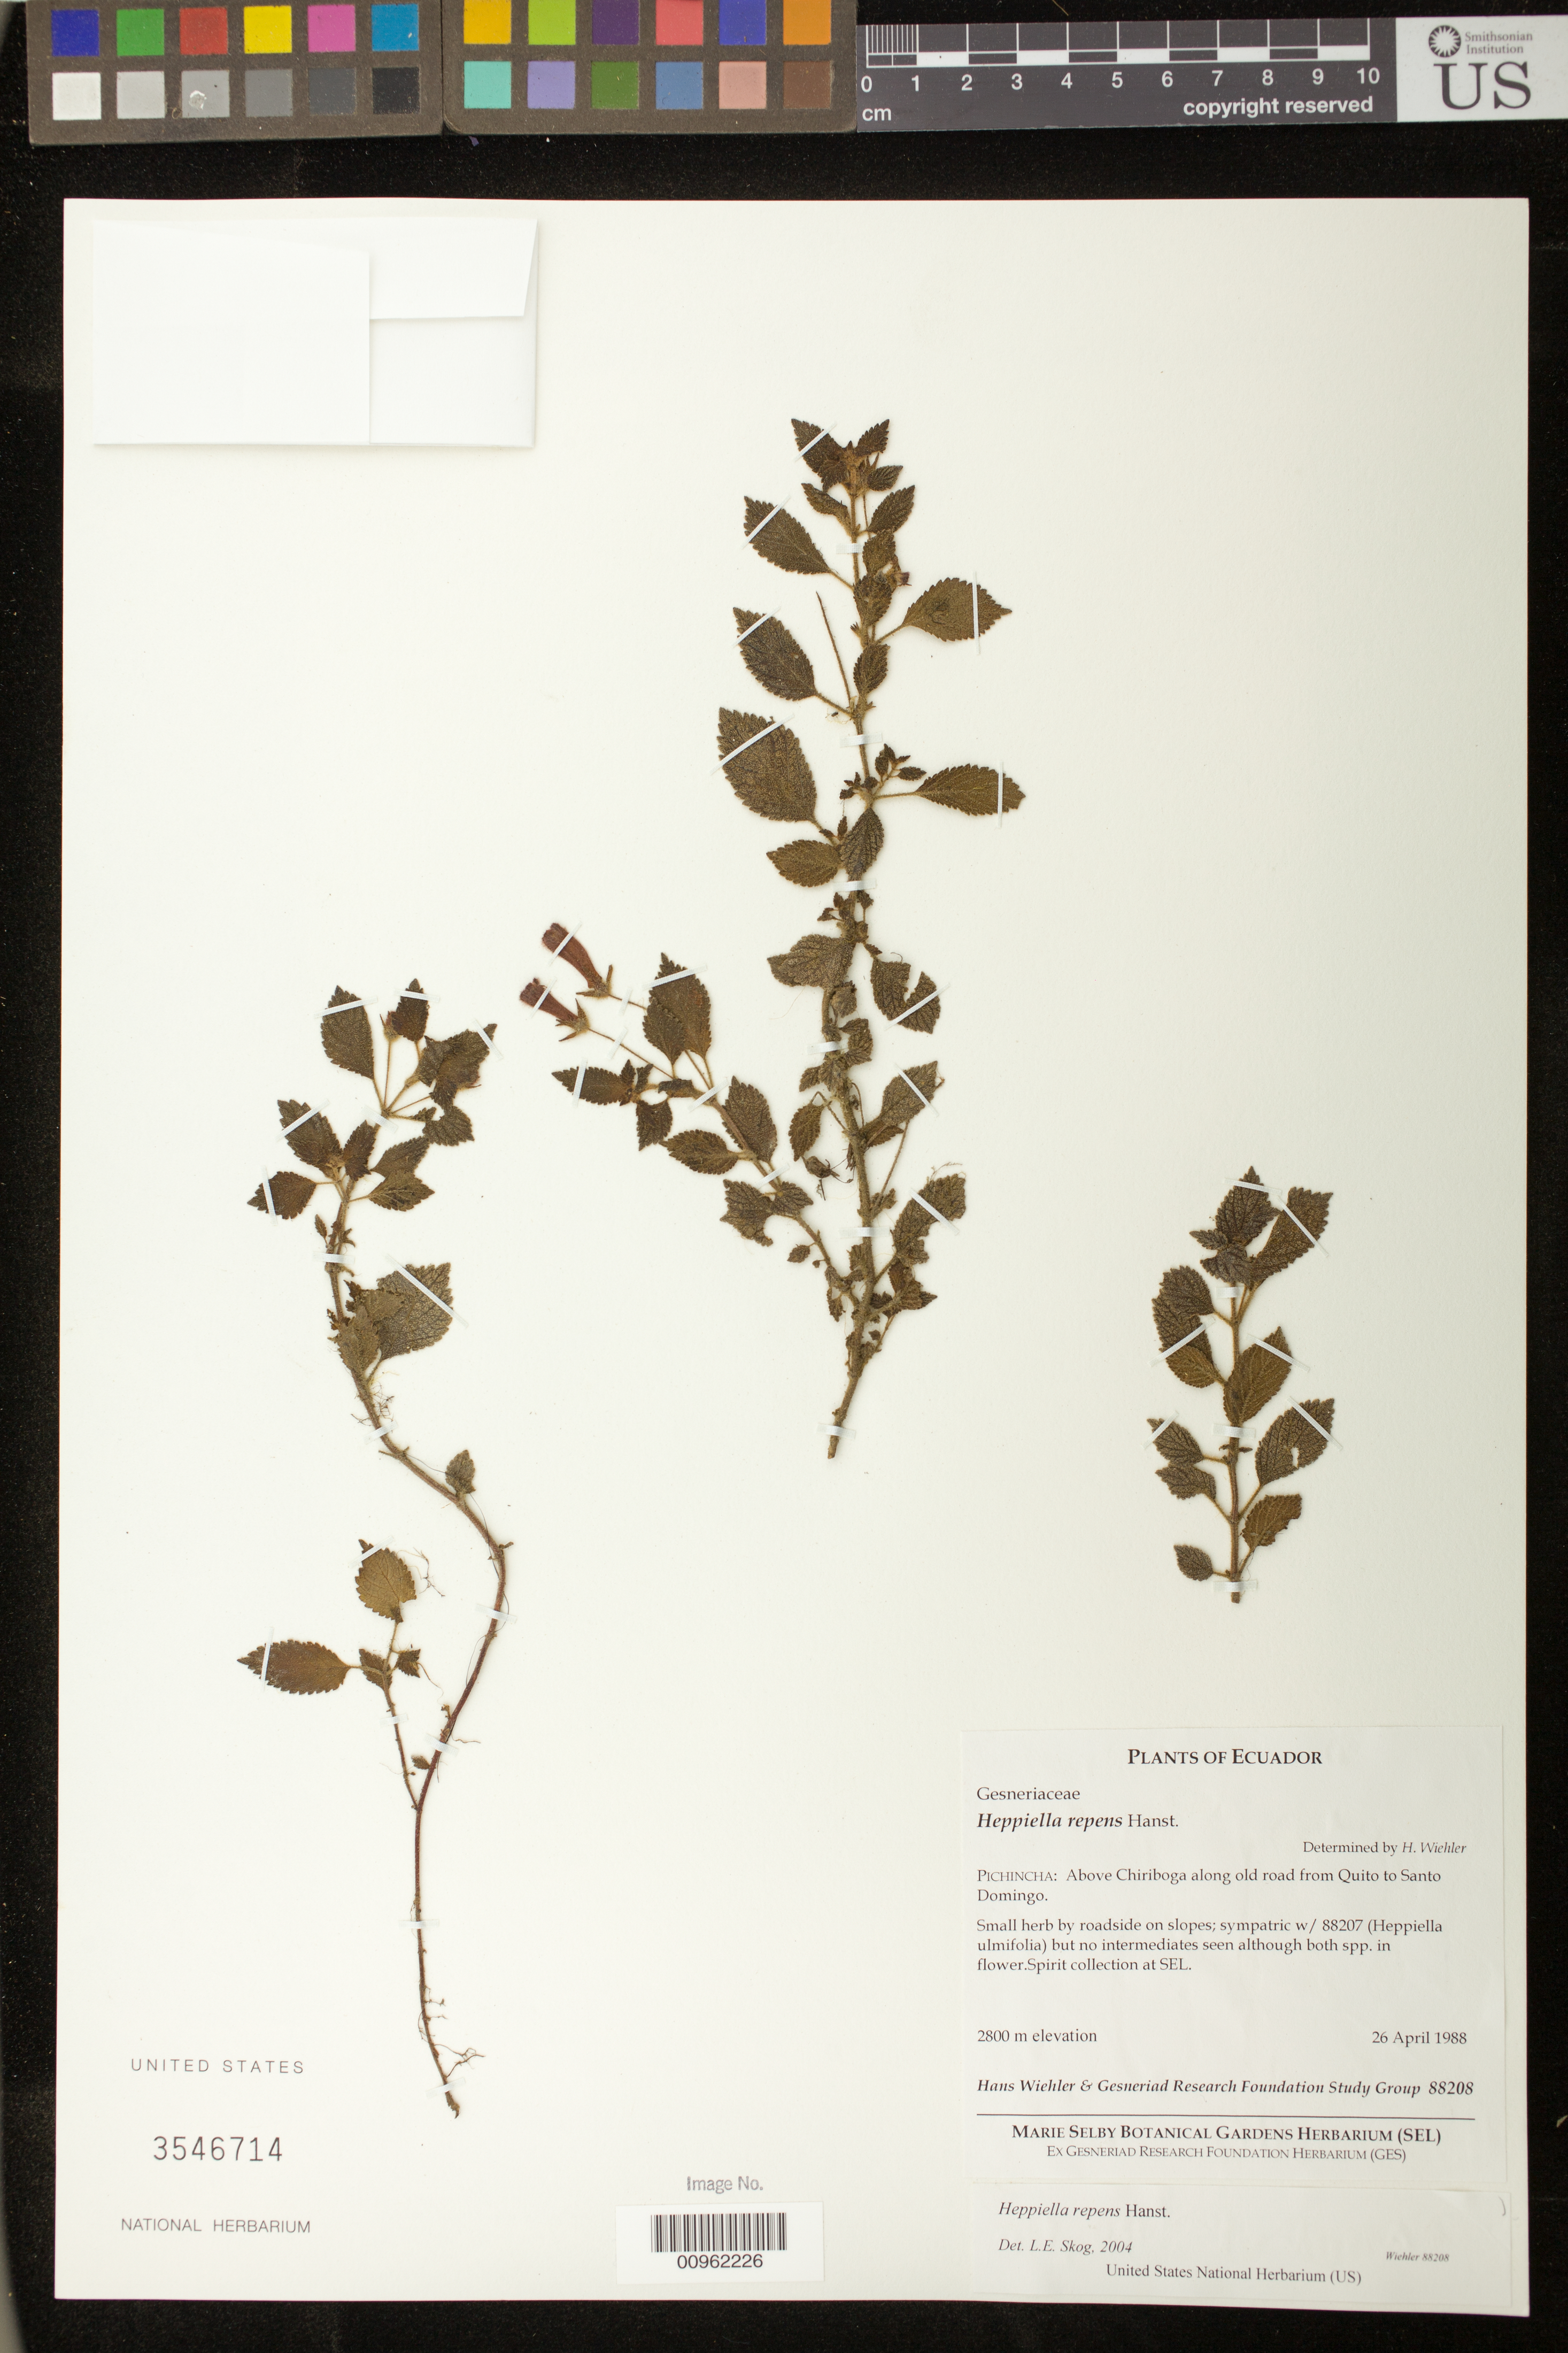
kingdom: Plantae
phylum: Tracheophyta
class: Magnoliopsida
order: Lamiales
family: Gesneriaceae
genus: Heppiella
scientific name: Heppiella repens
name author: Hanst.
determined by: Skog, Laurence E.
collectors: H. J. Wiehler & GRF Study Group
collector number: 88208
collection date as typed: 26 Apr 1988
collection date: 1988-04-26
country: Ecuador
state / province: Pichincha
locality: Pichincha: above Chiriboga along old road from Quito to Santo Domingo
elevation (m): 2800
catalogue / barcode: US 3546714